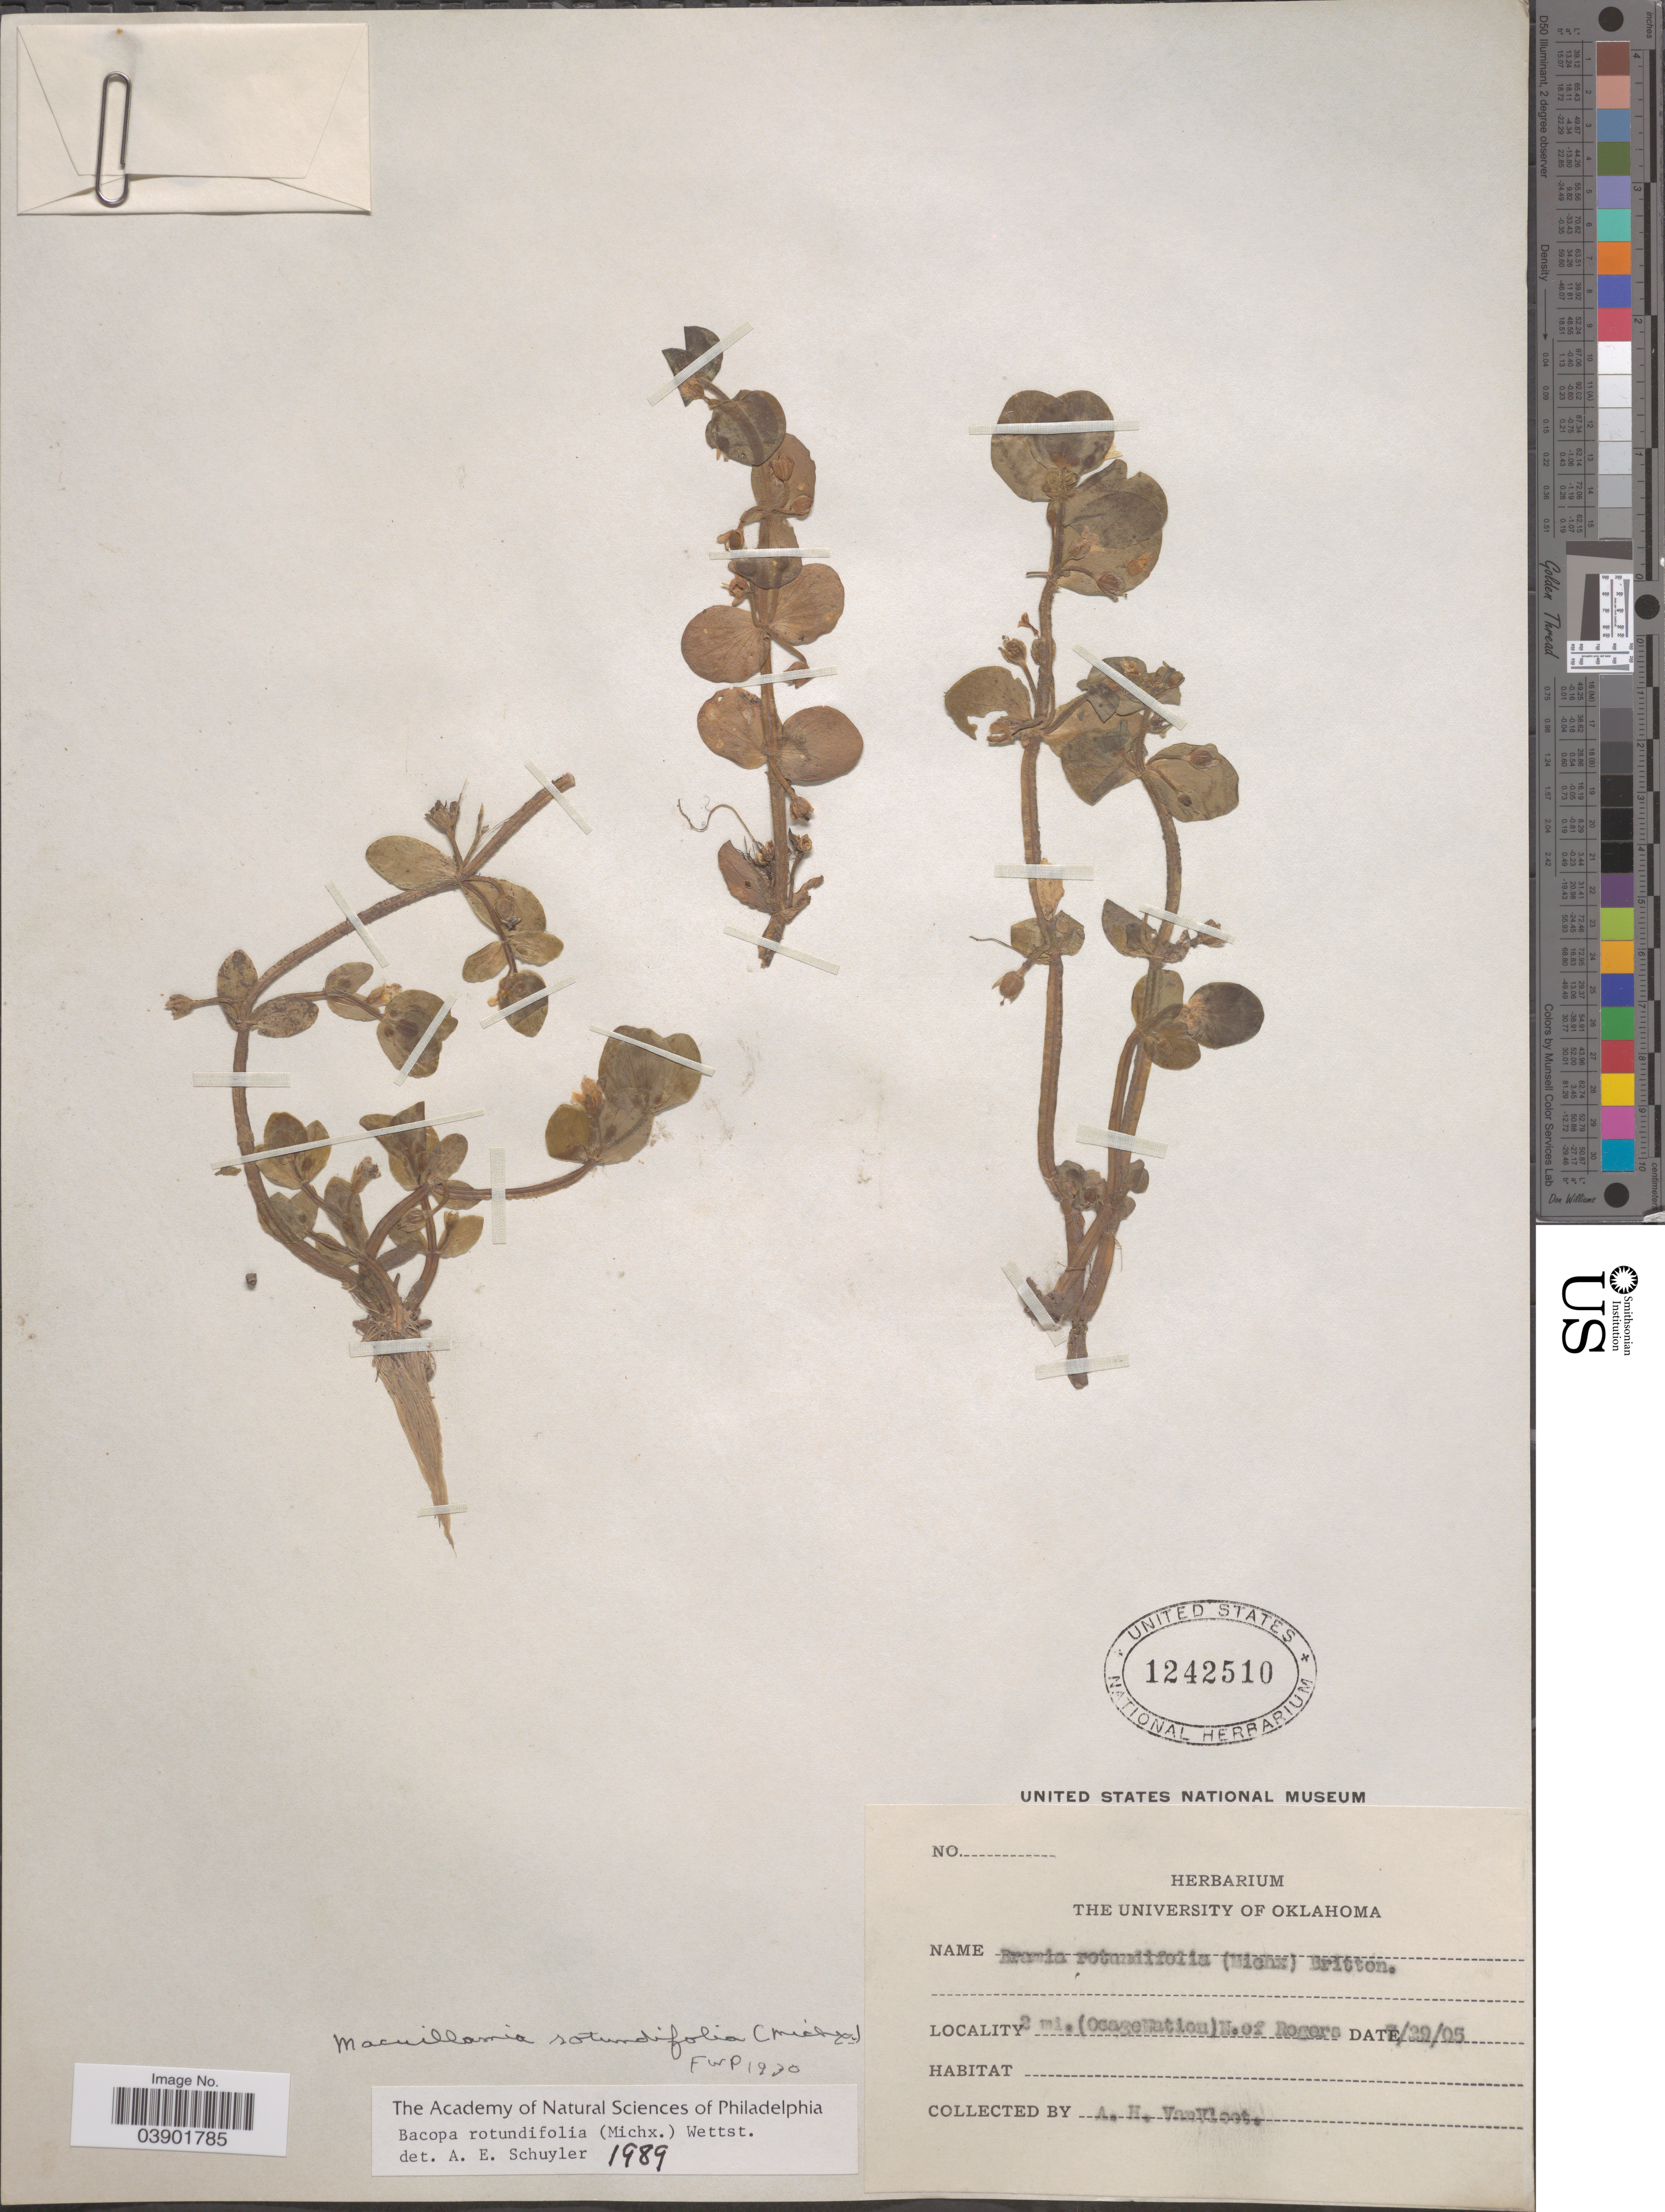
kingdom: Plantae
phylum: Tracheophyta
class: Magnoliopsida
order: Lamiales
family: Plantaginaceae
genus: Bacopa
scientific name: Bacopa rotundifolia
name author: (Michx.) Wettst.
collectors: A. H. Van Vleet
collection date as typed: Transcribed d/m/y: 29/7/5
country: United States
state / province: Oklahoma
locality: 2 mi. (Osage Nation) N. of Rogers.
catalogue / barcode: US 1242510